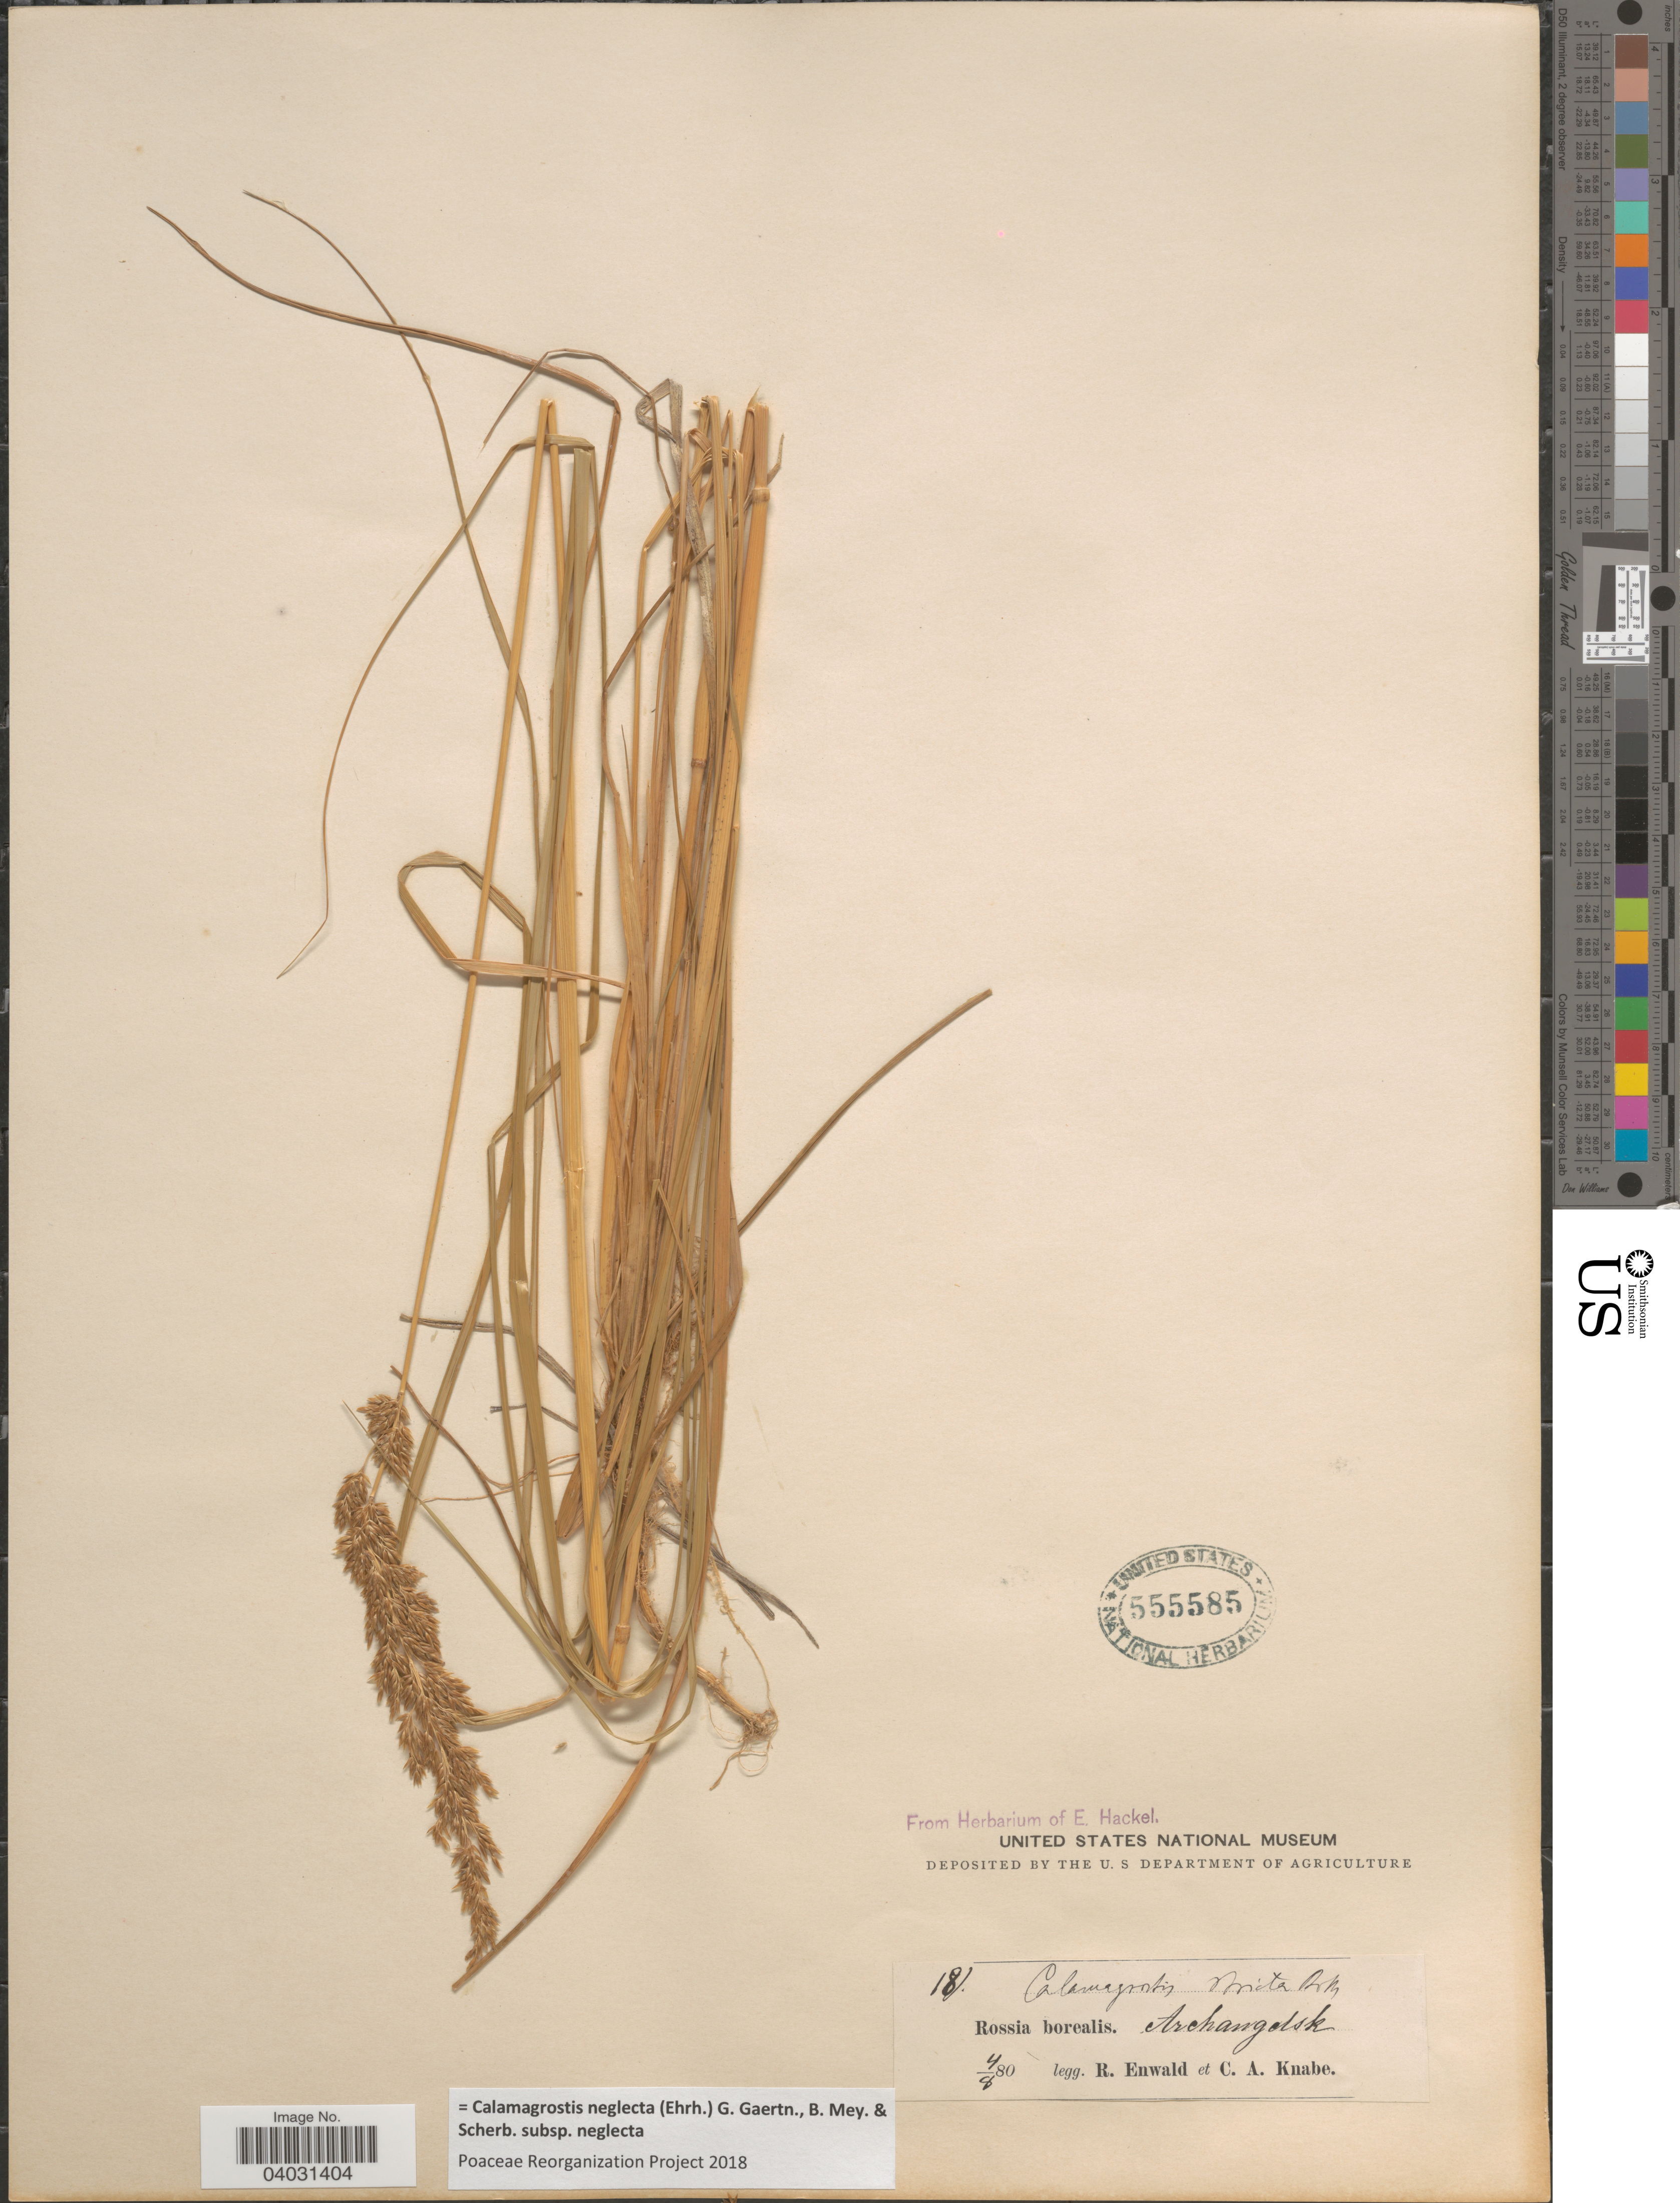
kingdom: Plantae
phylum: Tracheophyta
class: Liliopsida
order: Poales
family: Poaceae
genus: Calamagrostis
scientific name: Calamagrostis neglecta subsp. neglecta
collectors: R. Enwald & C. Knabe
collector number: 181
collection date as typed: Transcribed d/m/y: 4/8/80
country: Russian Federation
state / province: Arkhangelsk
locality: Rossia borealis. Archangolsk.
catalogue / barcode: US 555585